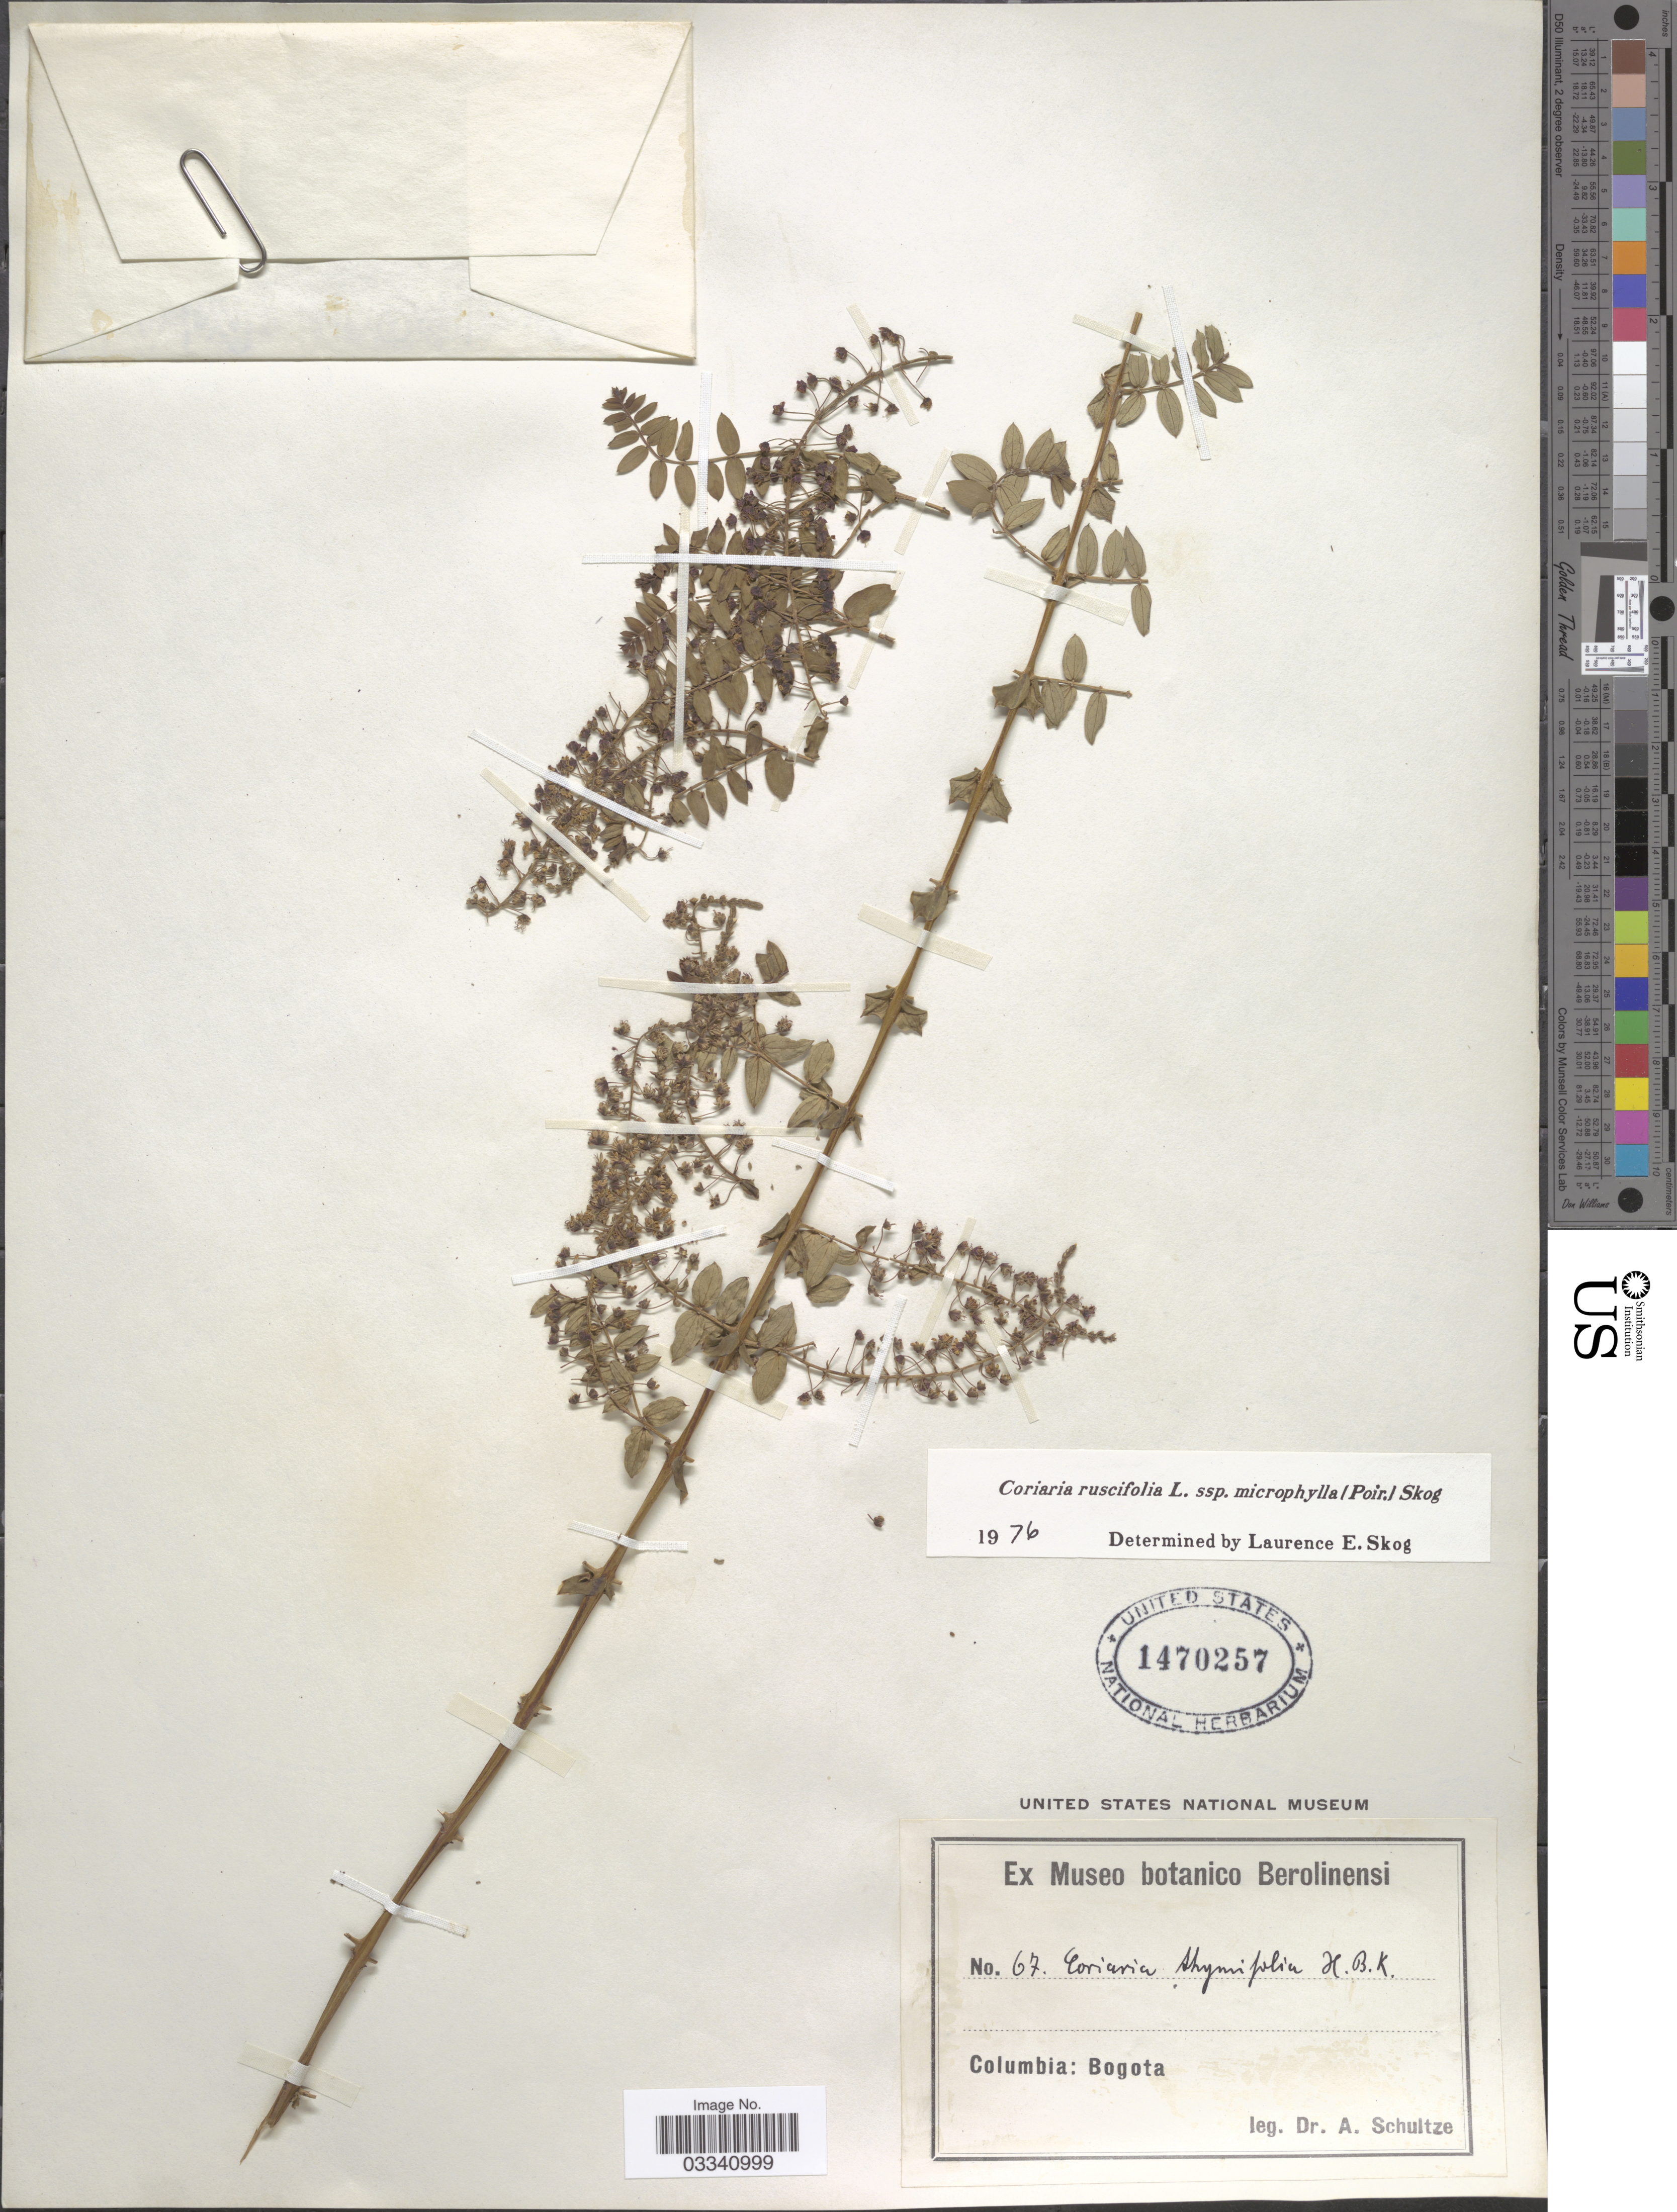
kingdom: Plantae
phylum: Tracheophyta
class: Magnoliopsida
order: Cucurbitales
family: Coriariaceae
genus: Coriaria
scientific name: Coriaria ruscifolia subsp. microphylla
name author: (Poir.) L.E. Skog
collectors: A. Schultze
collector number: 67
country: Colombia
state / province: Bogota D.C.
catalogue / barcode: US 1470257